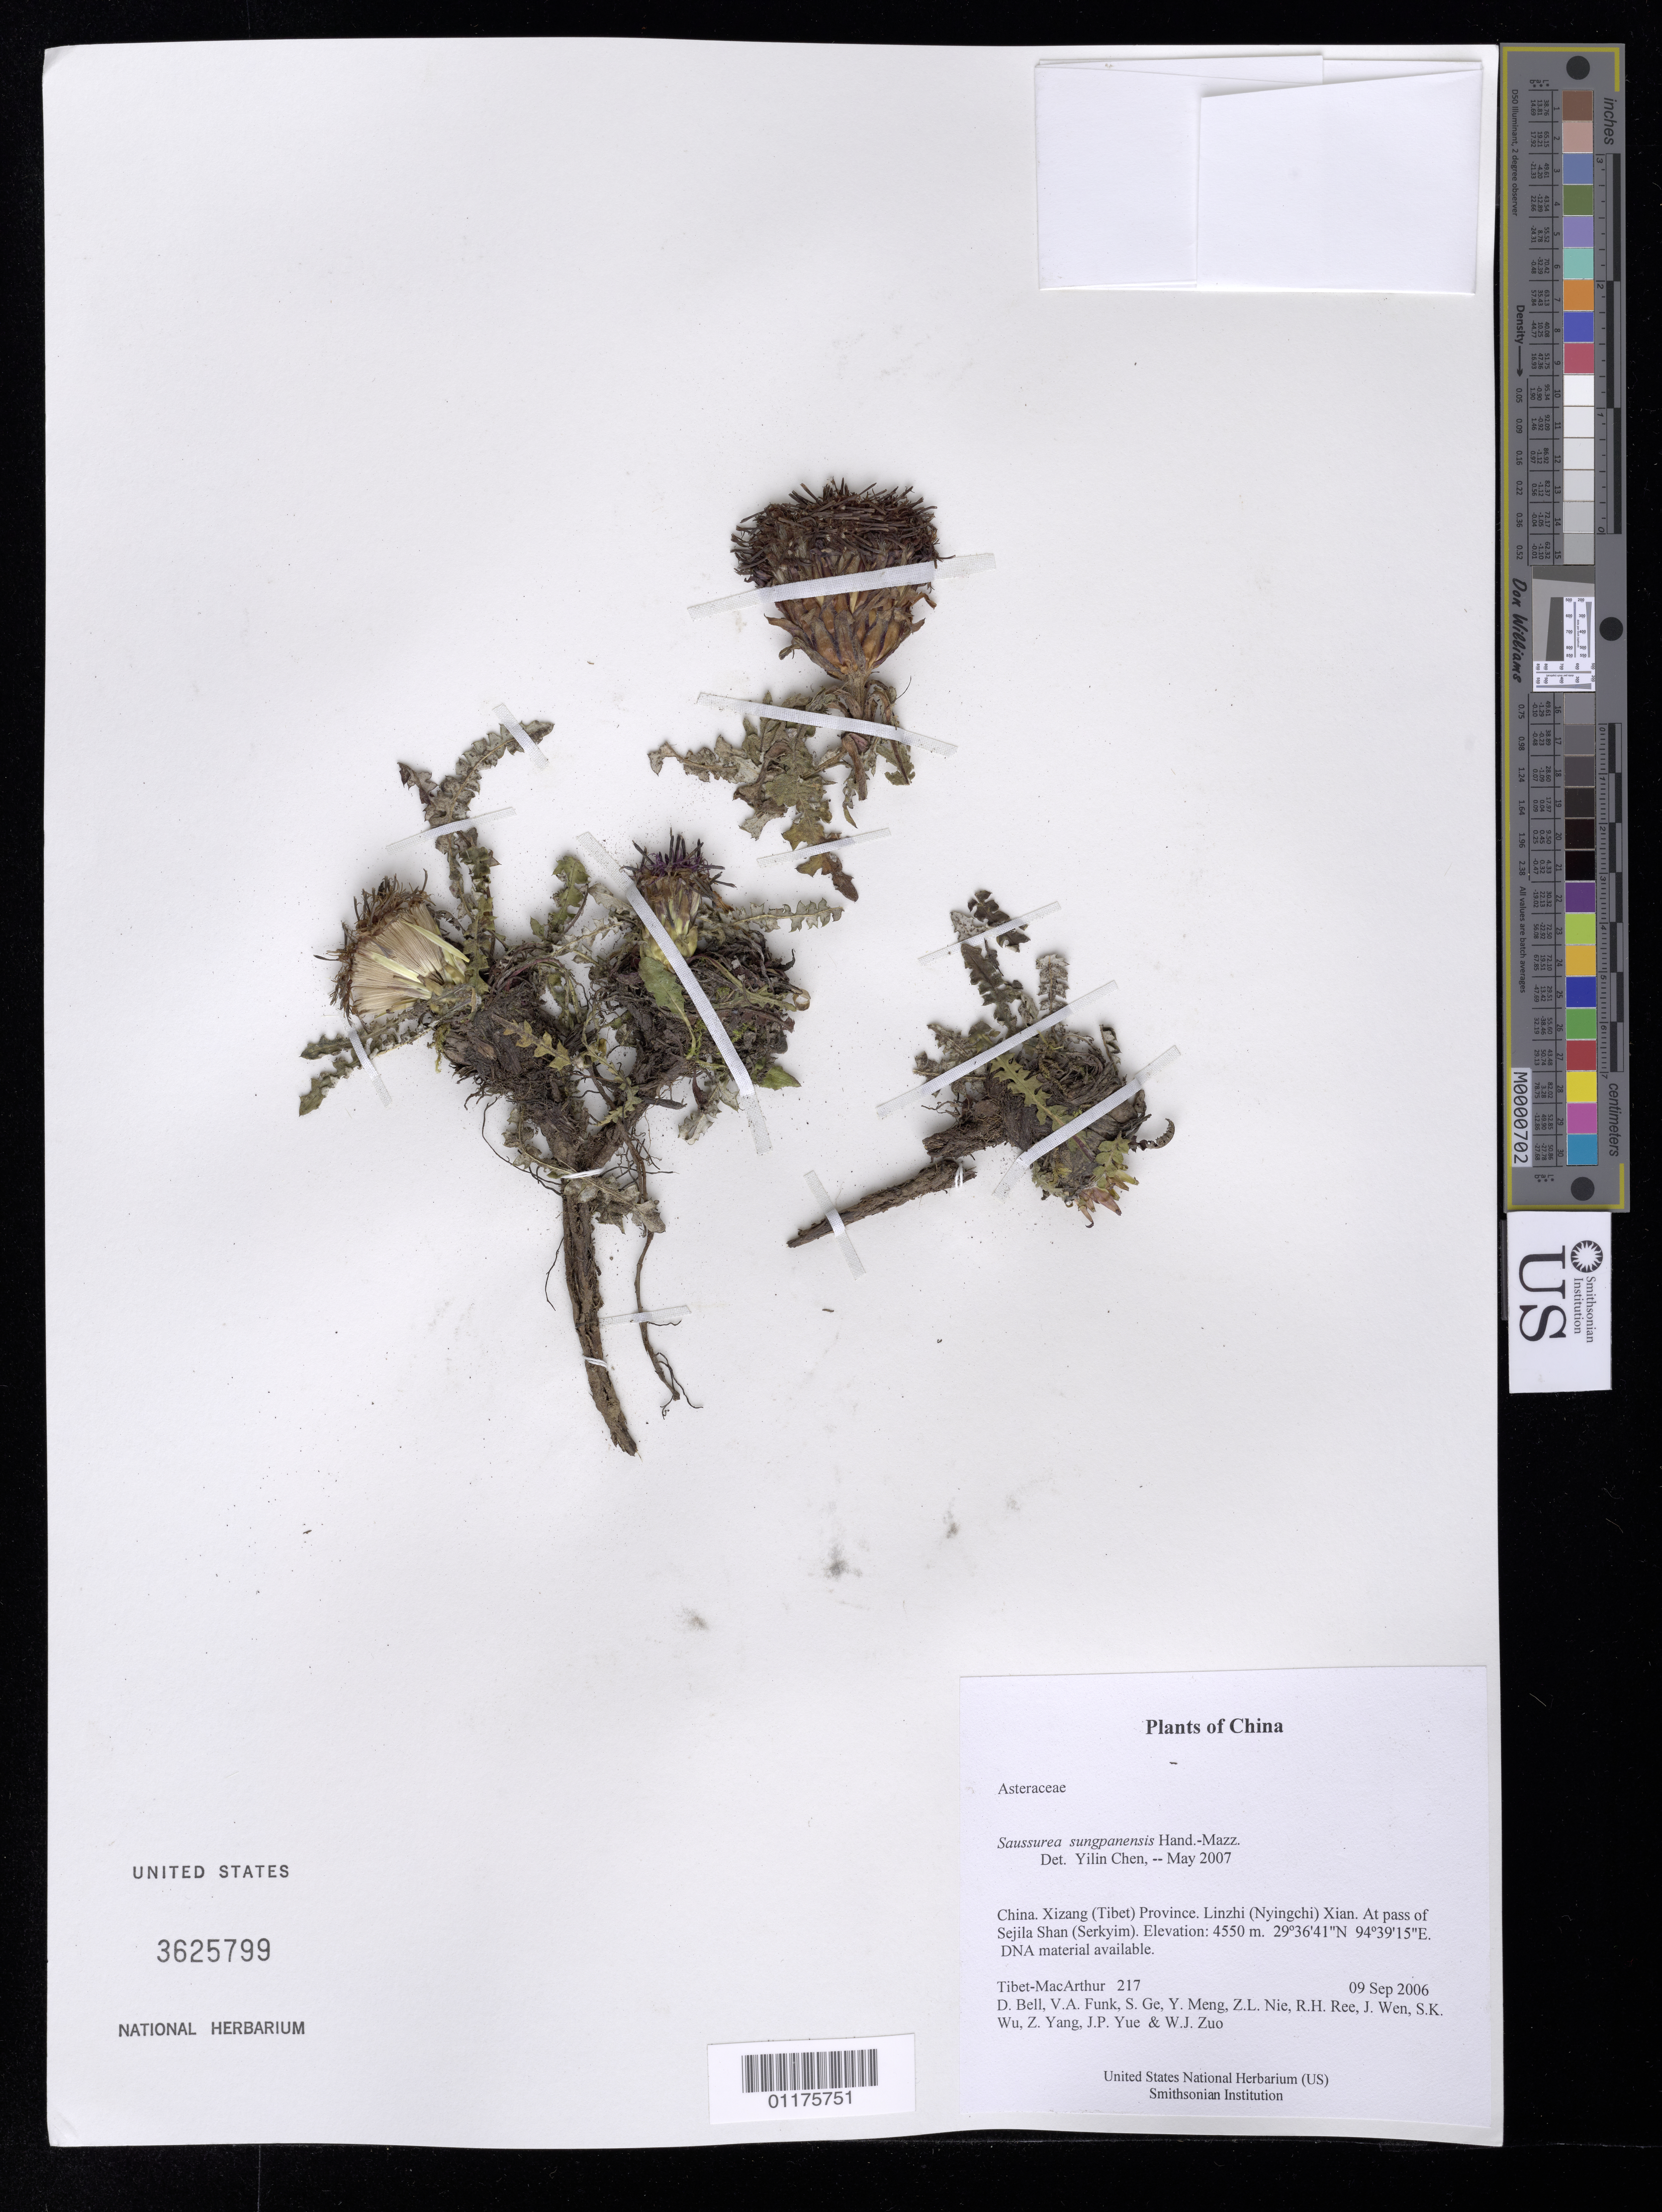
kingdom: Plantae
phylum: Tracheophyta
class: Magnoliopsida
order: Asterales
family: Asteraceae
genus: Saussurea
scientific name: Saussurea leontodontoides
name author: (DC.) Sch. Bip.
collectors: Tibet-MacArthur, D. A. Bell, V. Funk, S. Ge, Y. Meng, Z. Nie, R. Ree, J. Wen, S. K. Wu, Z. Yang, J. Yue & W. Zuo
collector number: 217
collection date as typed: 09 Sep 2006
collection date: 2006-09-09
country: China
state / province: Xizang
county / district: Linzhi (Nyingchi) Xian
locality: At pass of Sejila Shan (Serkyim).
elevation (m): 4550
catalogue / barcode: US 3625799